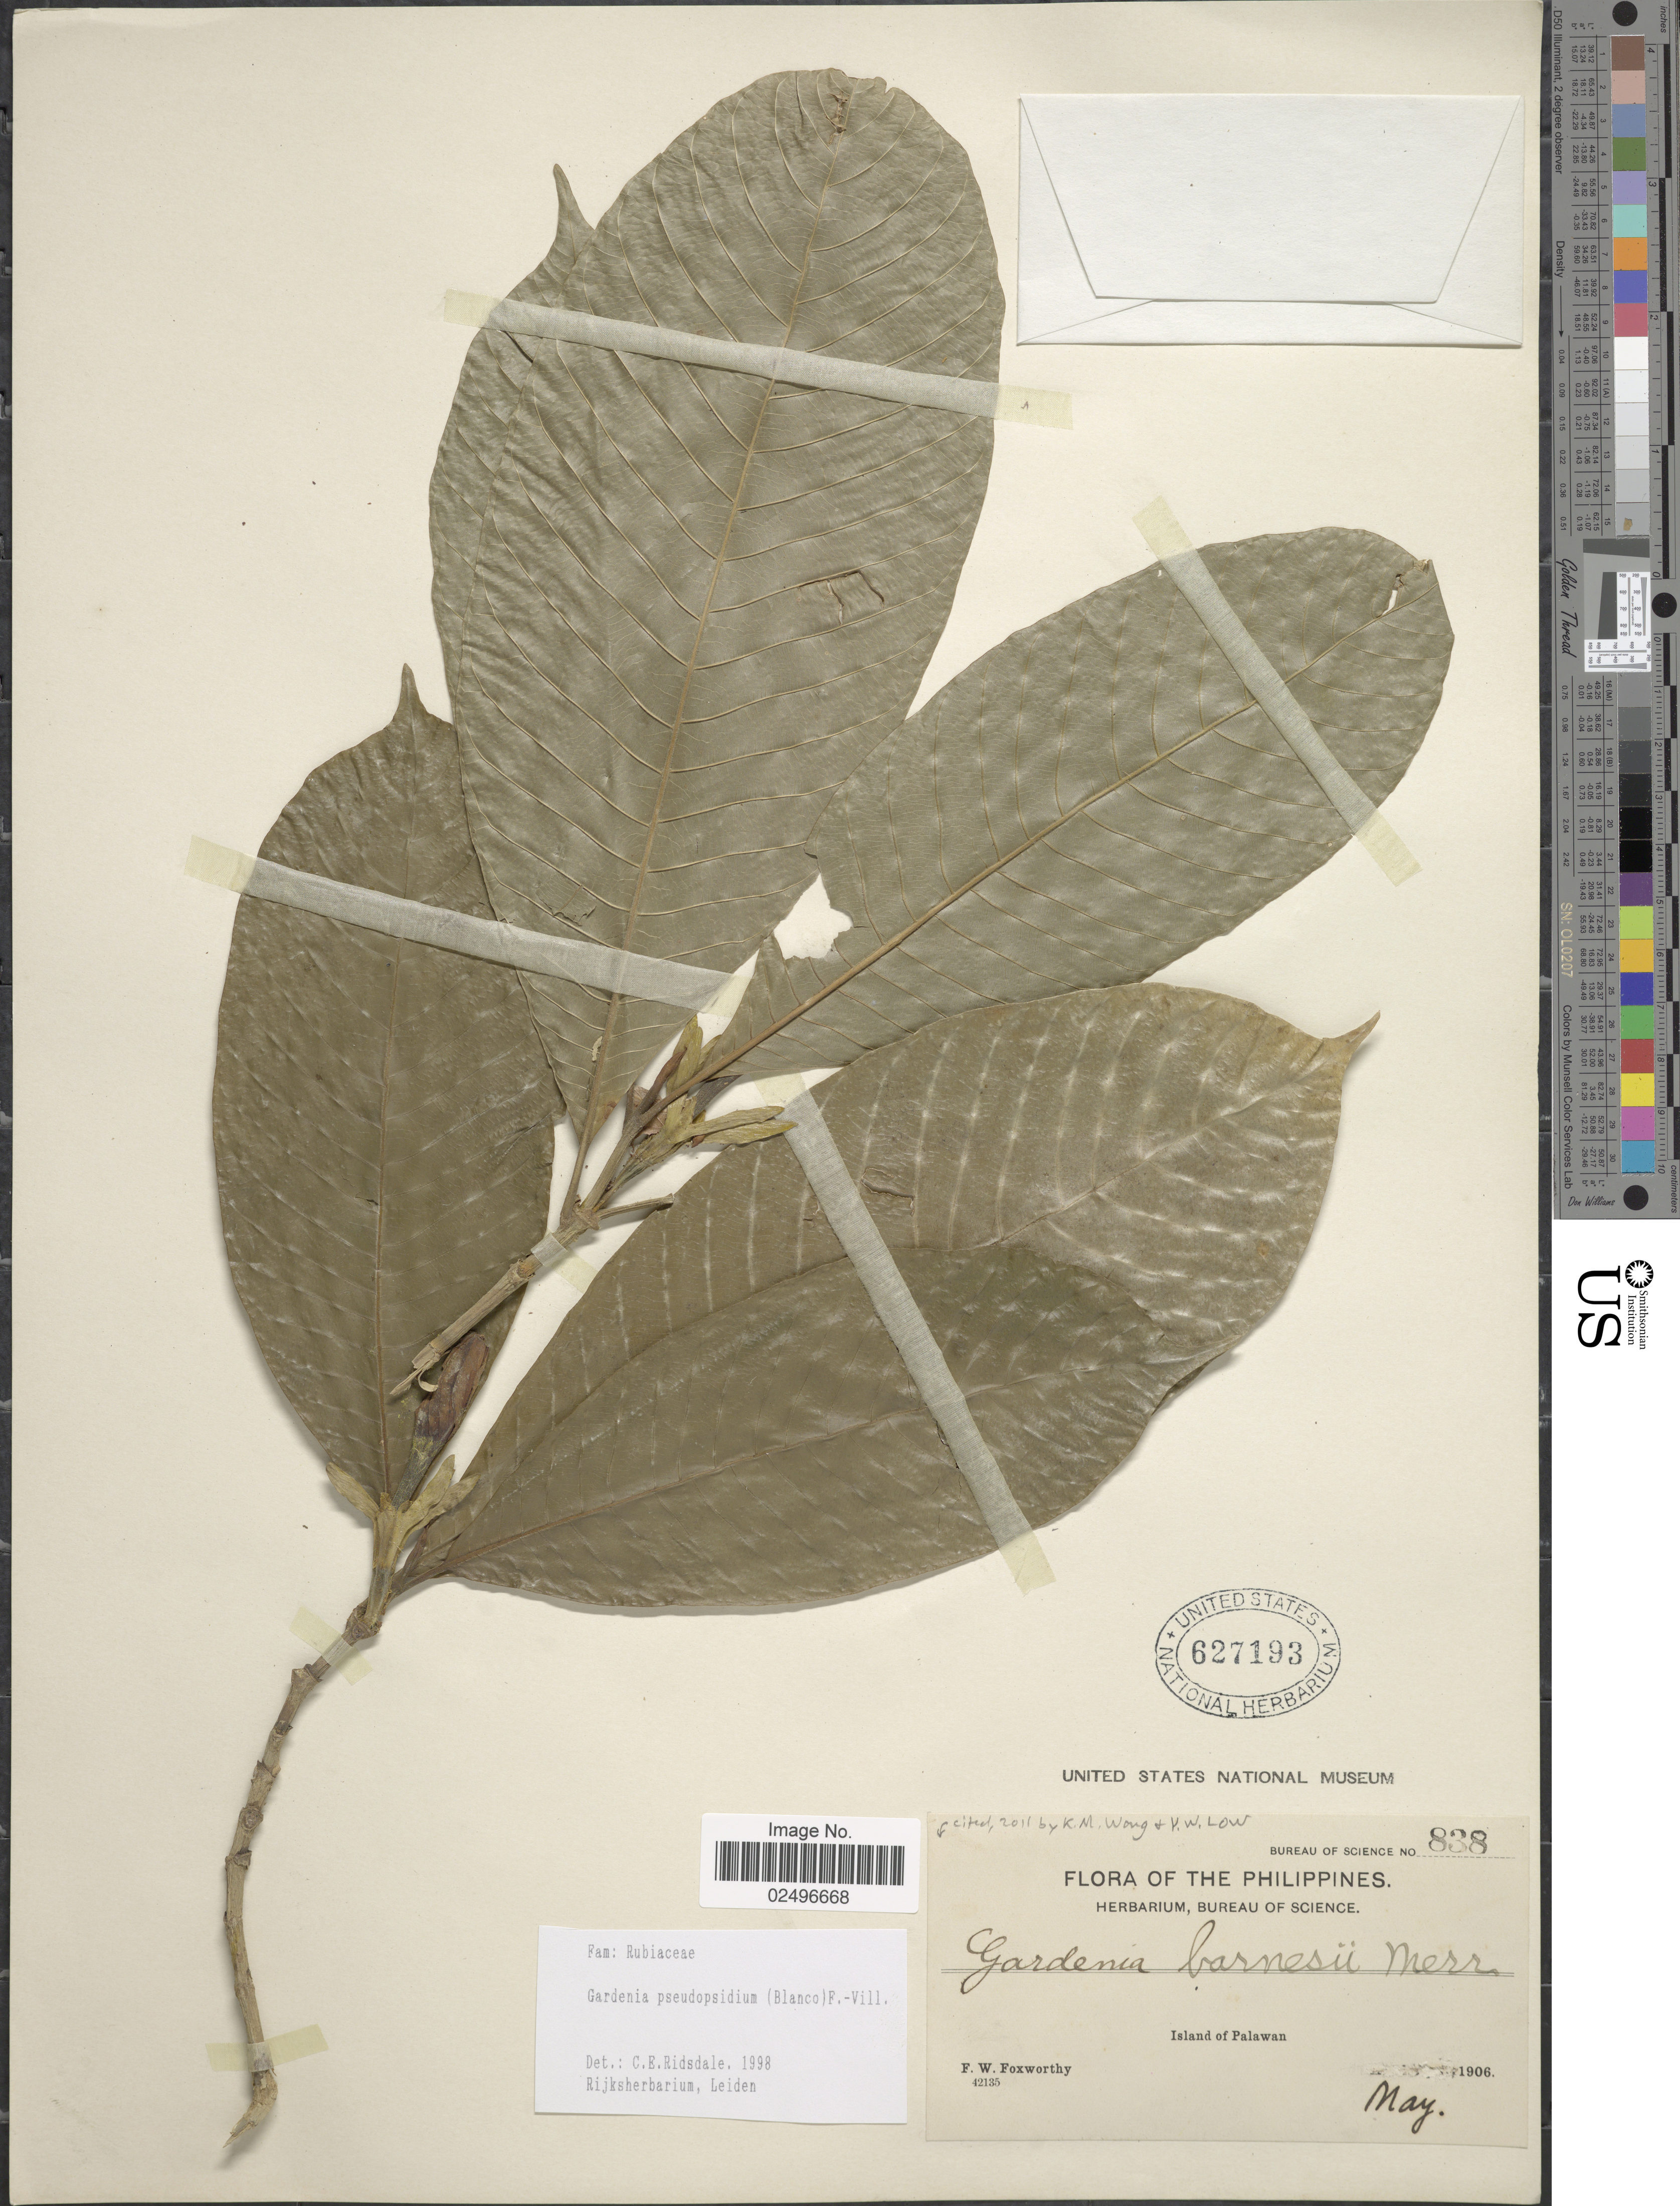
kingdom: Plantae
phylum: Tracheophyta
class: Magnoliopsida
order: Gentianales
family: Rubiaceae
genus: Gardenia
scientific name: Gardenia barnesii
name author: Merr.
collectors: F. W. Foxworthy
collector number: Bureau of Science 838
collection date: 1906-05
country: Philippines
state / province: Mimaropa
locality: Island of Palawan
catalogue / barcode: US 627193